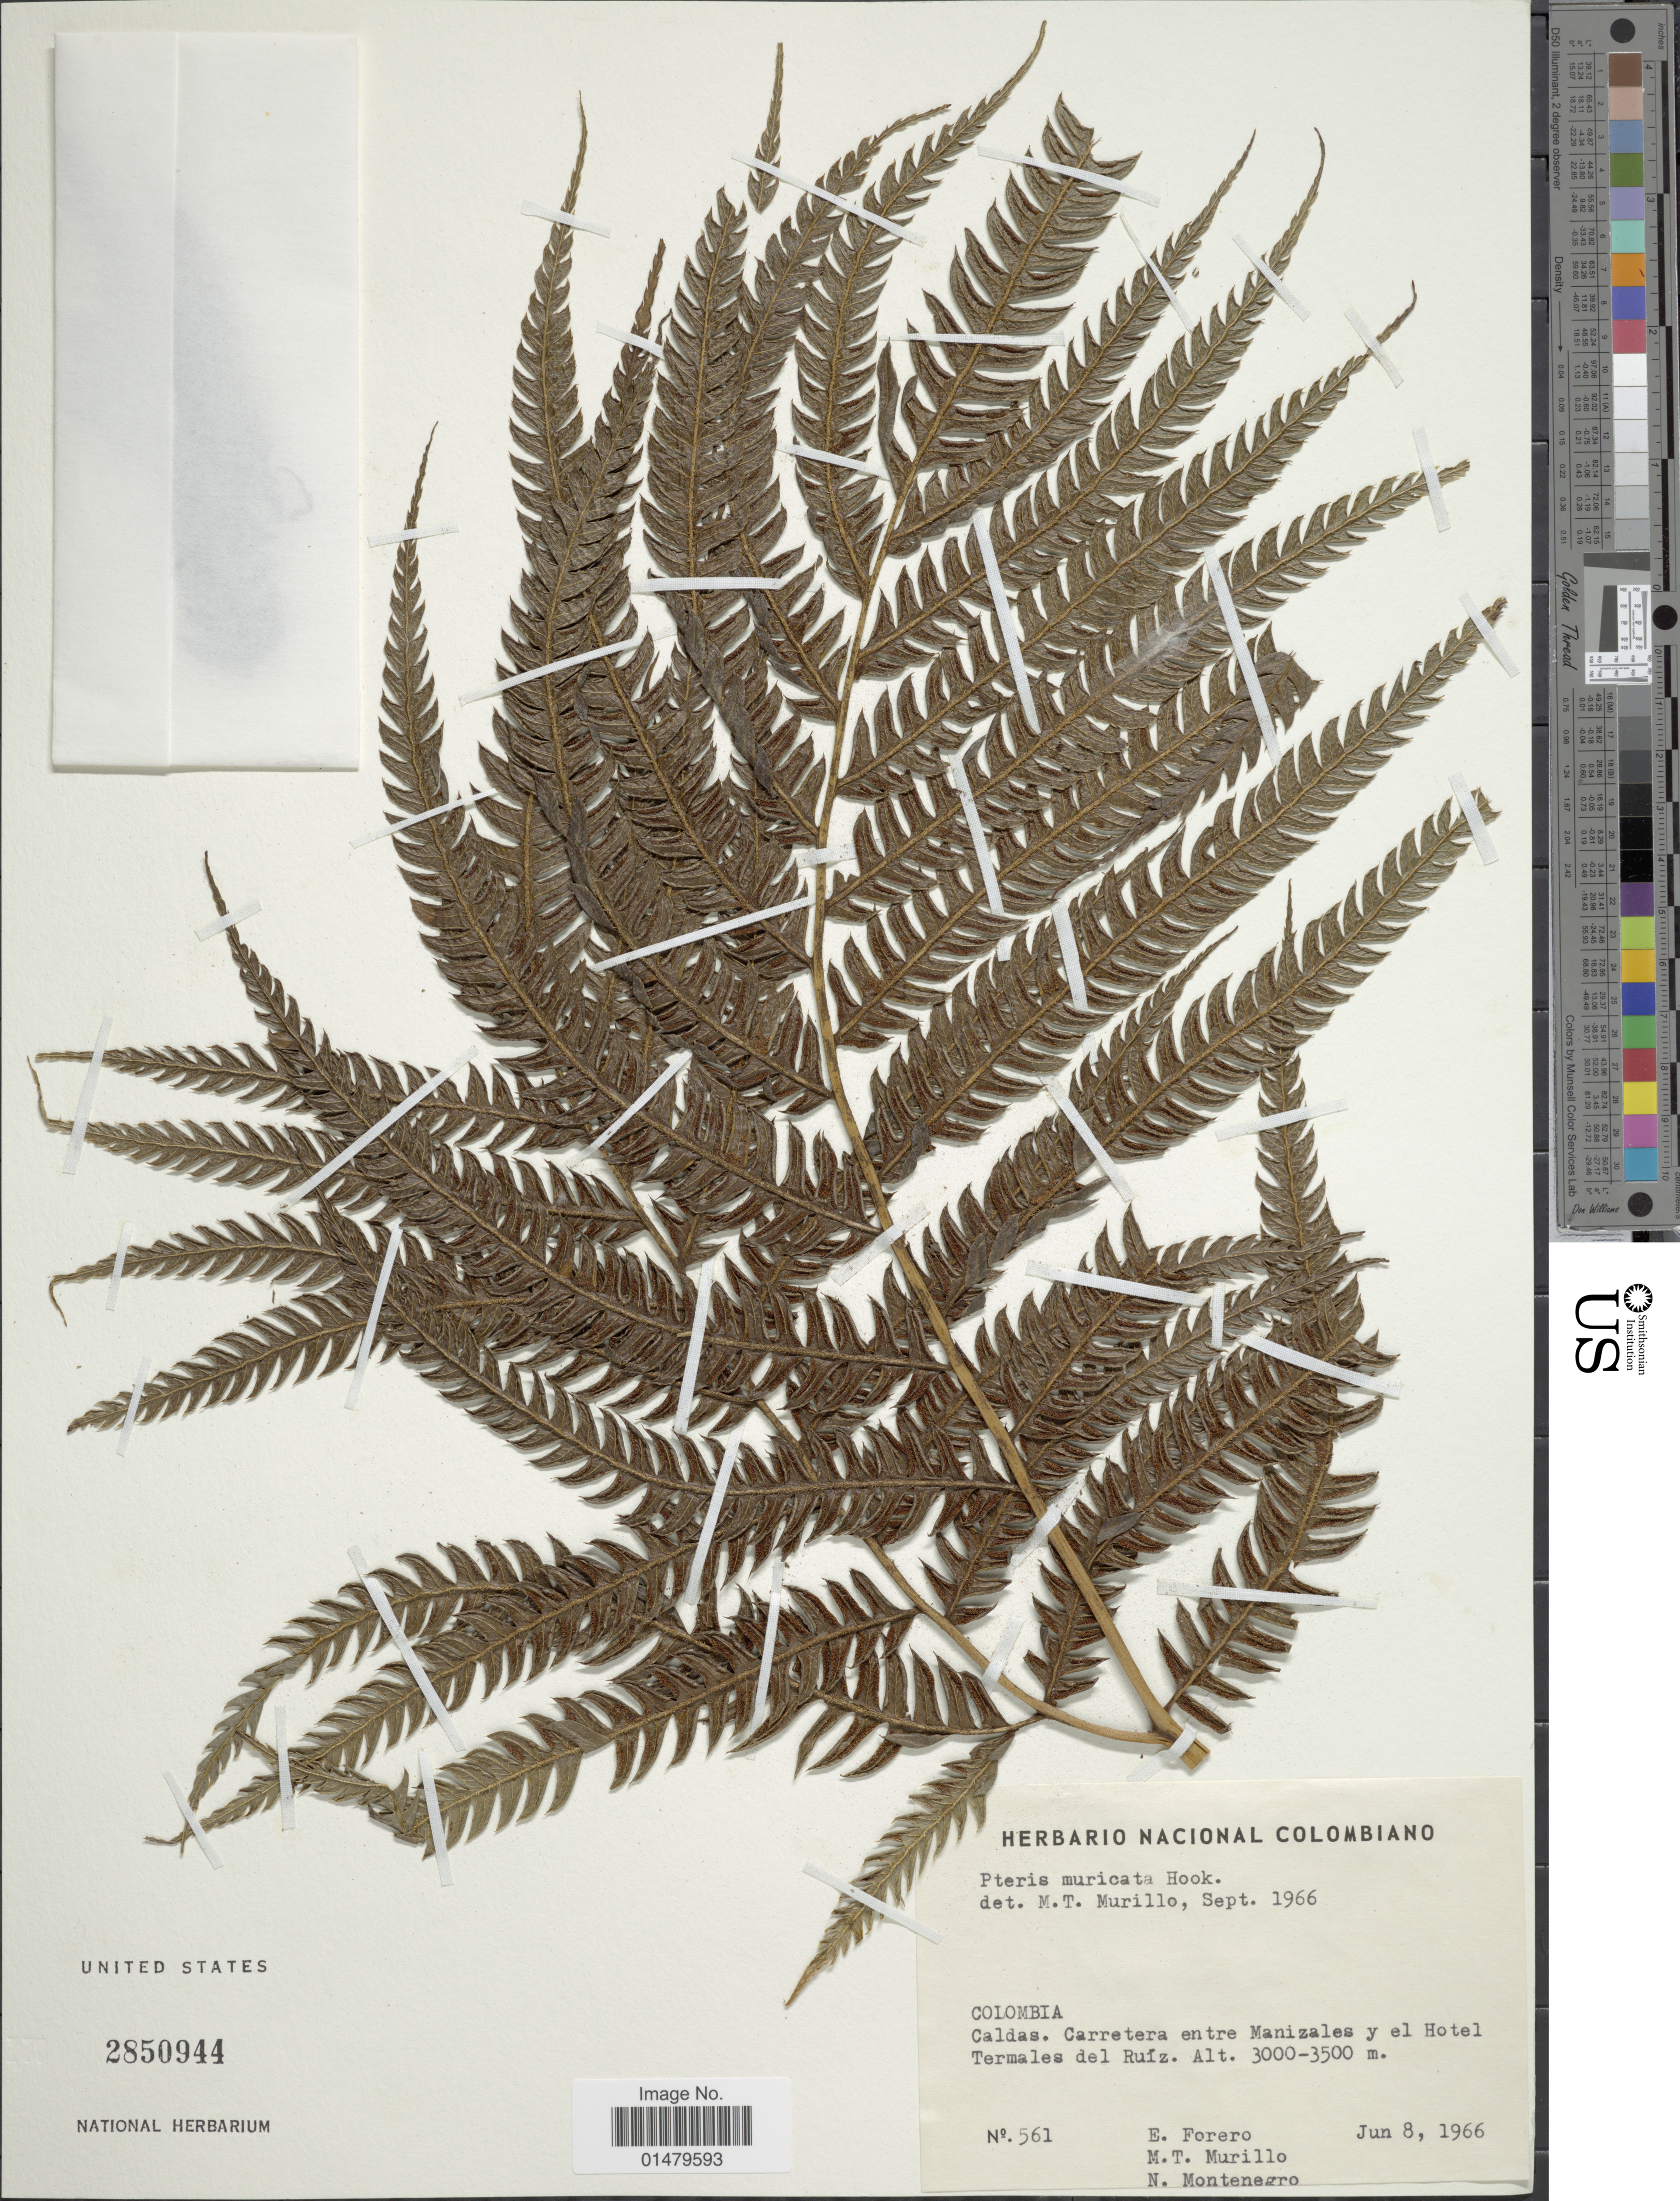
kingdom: Plantae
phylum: Tracheophyta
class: Polypodiopsida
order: Polypodiales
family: Pteridaceae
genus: Pteris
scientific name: Pteris muricata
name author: Rosenst.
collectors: E. Forero, M. Murillo & N. Montenegro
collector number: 561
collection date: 1966-06-08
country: Colombia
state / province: Caldas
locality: Carretera entre Manizales y el Hotel Termales del Ruiz.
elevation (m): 3000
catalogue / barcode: US 2850944